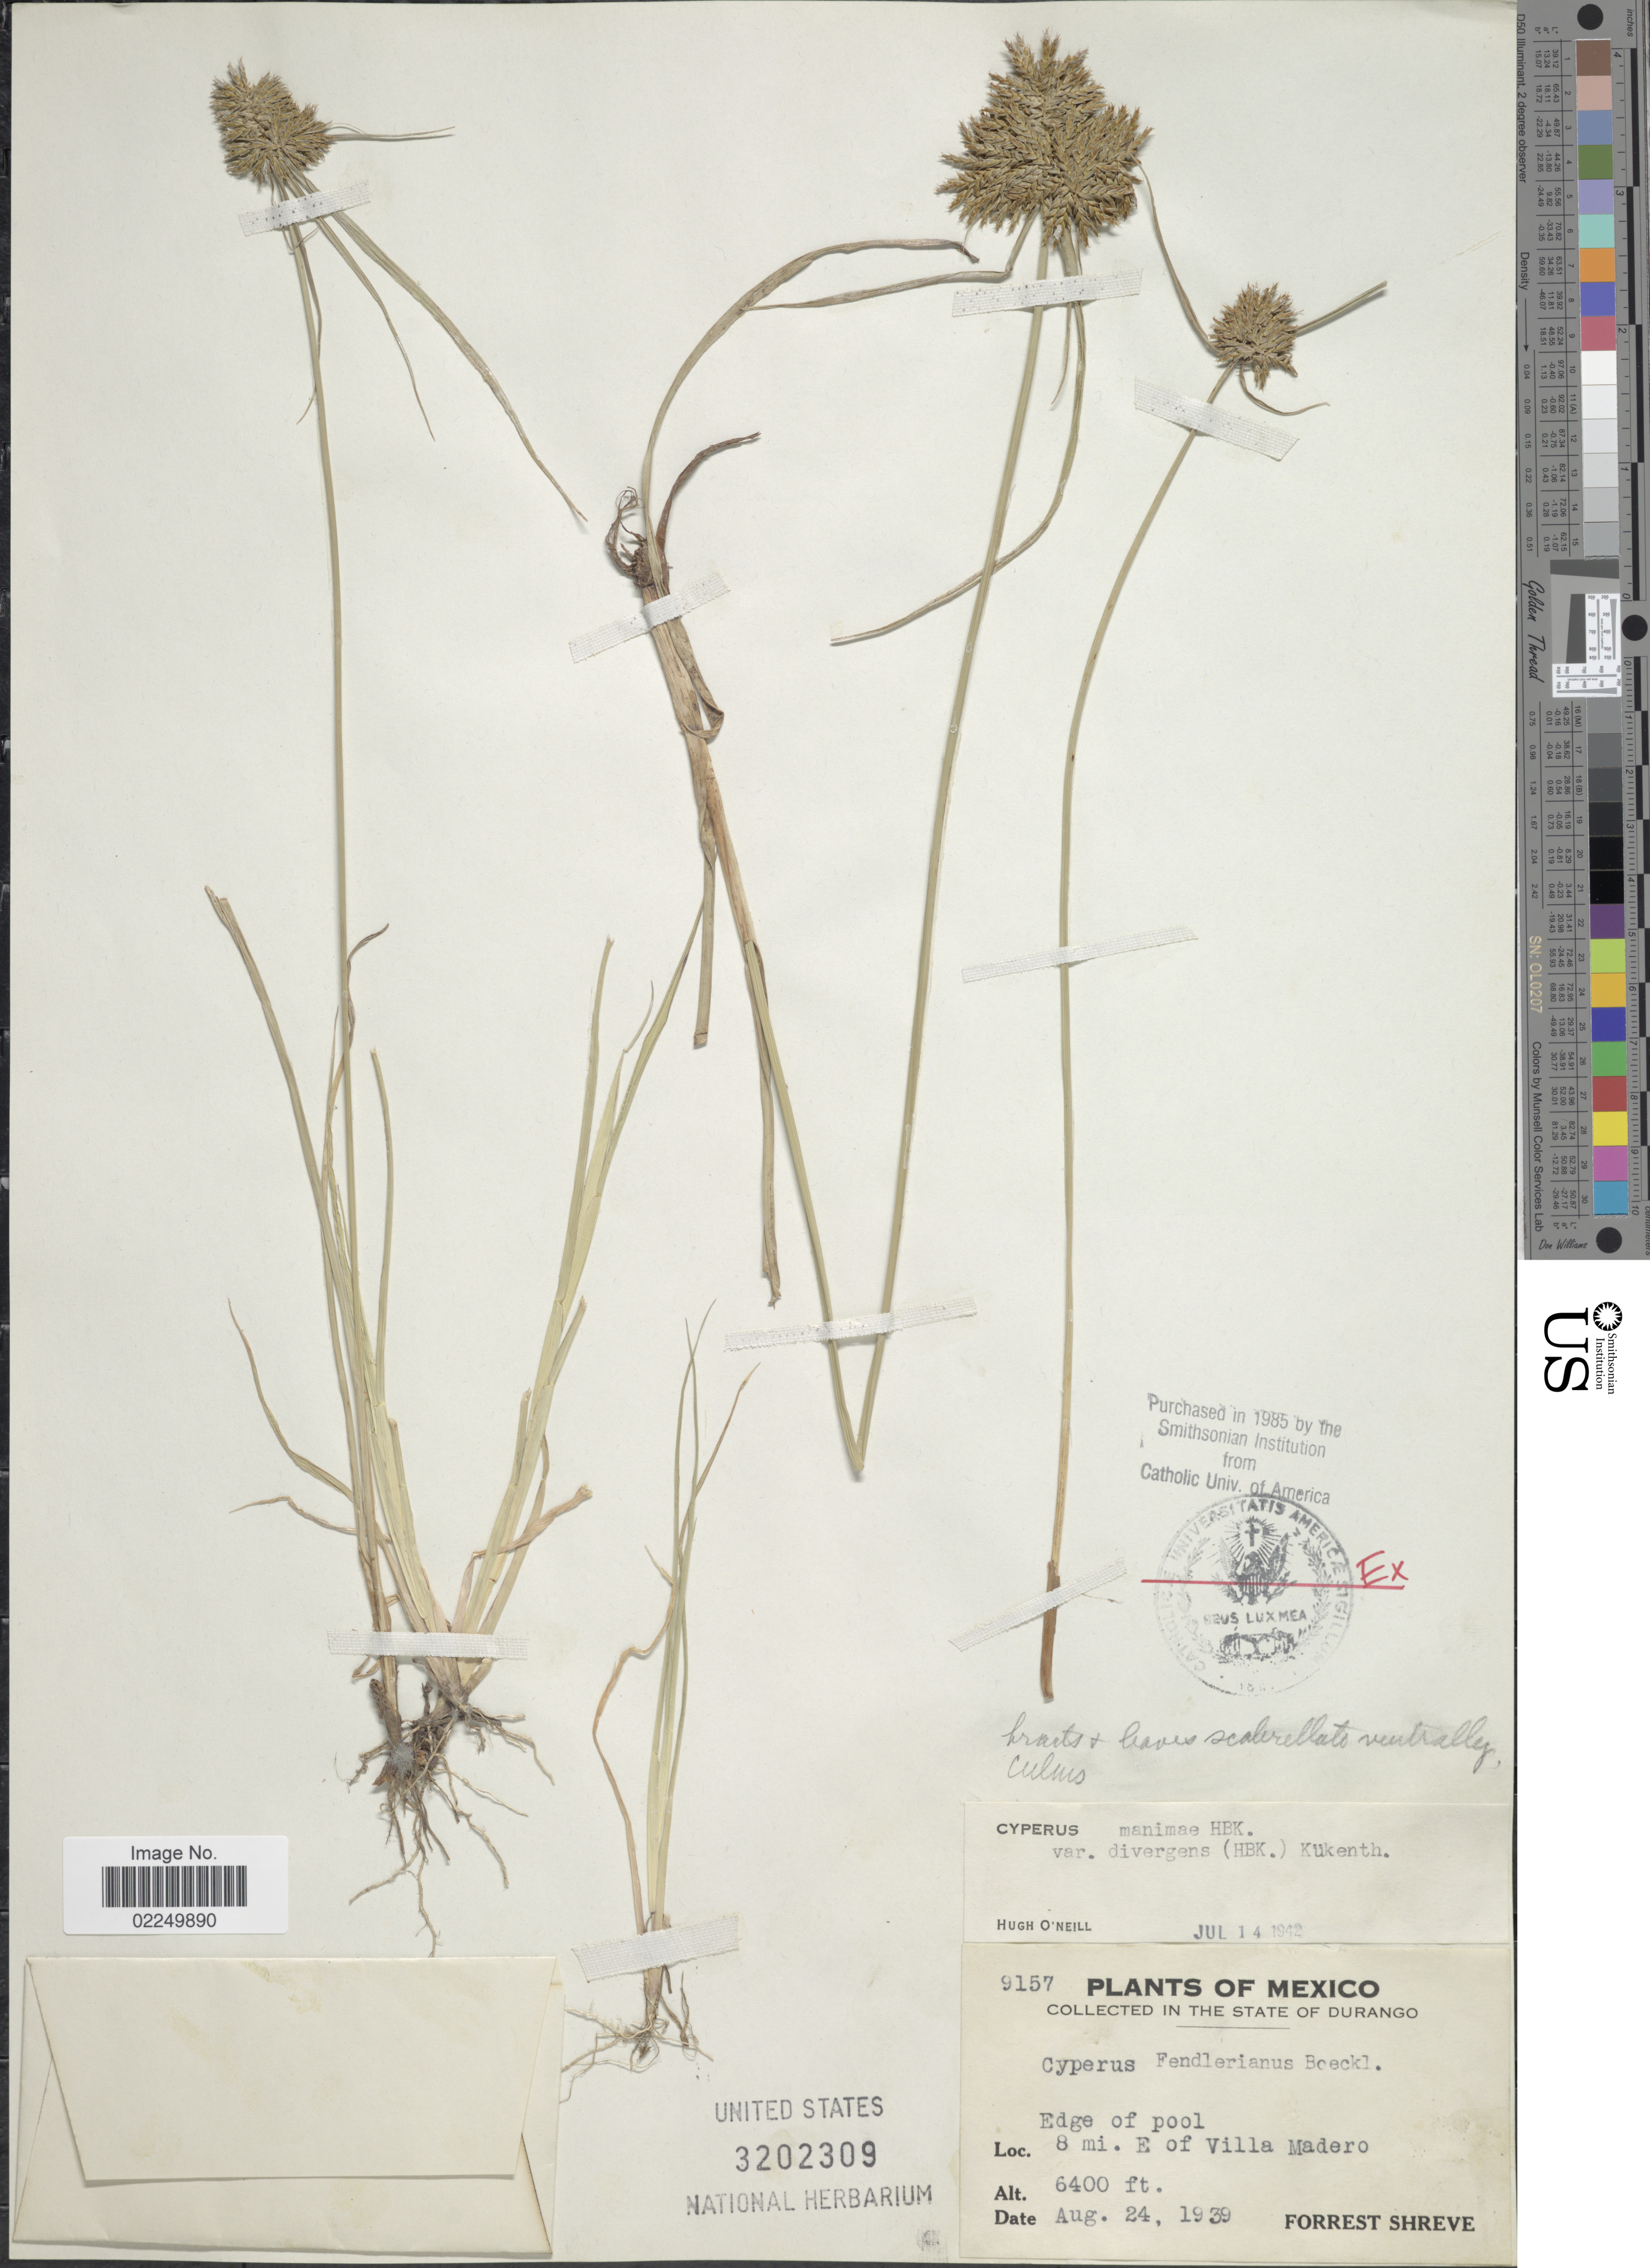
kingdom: Plantae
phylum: Tracheophyta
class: Liliopsida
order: Poales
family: Cyperaceae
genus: Cyperus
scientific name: Cyperus manimae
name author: Kunth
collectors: F. Shreve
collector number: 9157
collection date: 1939-08-24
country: Mexico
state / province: Durango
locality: Edge of pool, 8 mi E of Villa Madero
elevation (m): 1951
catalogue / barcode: US 3202309